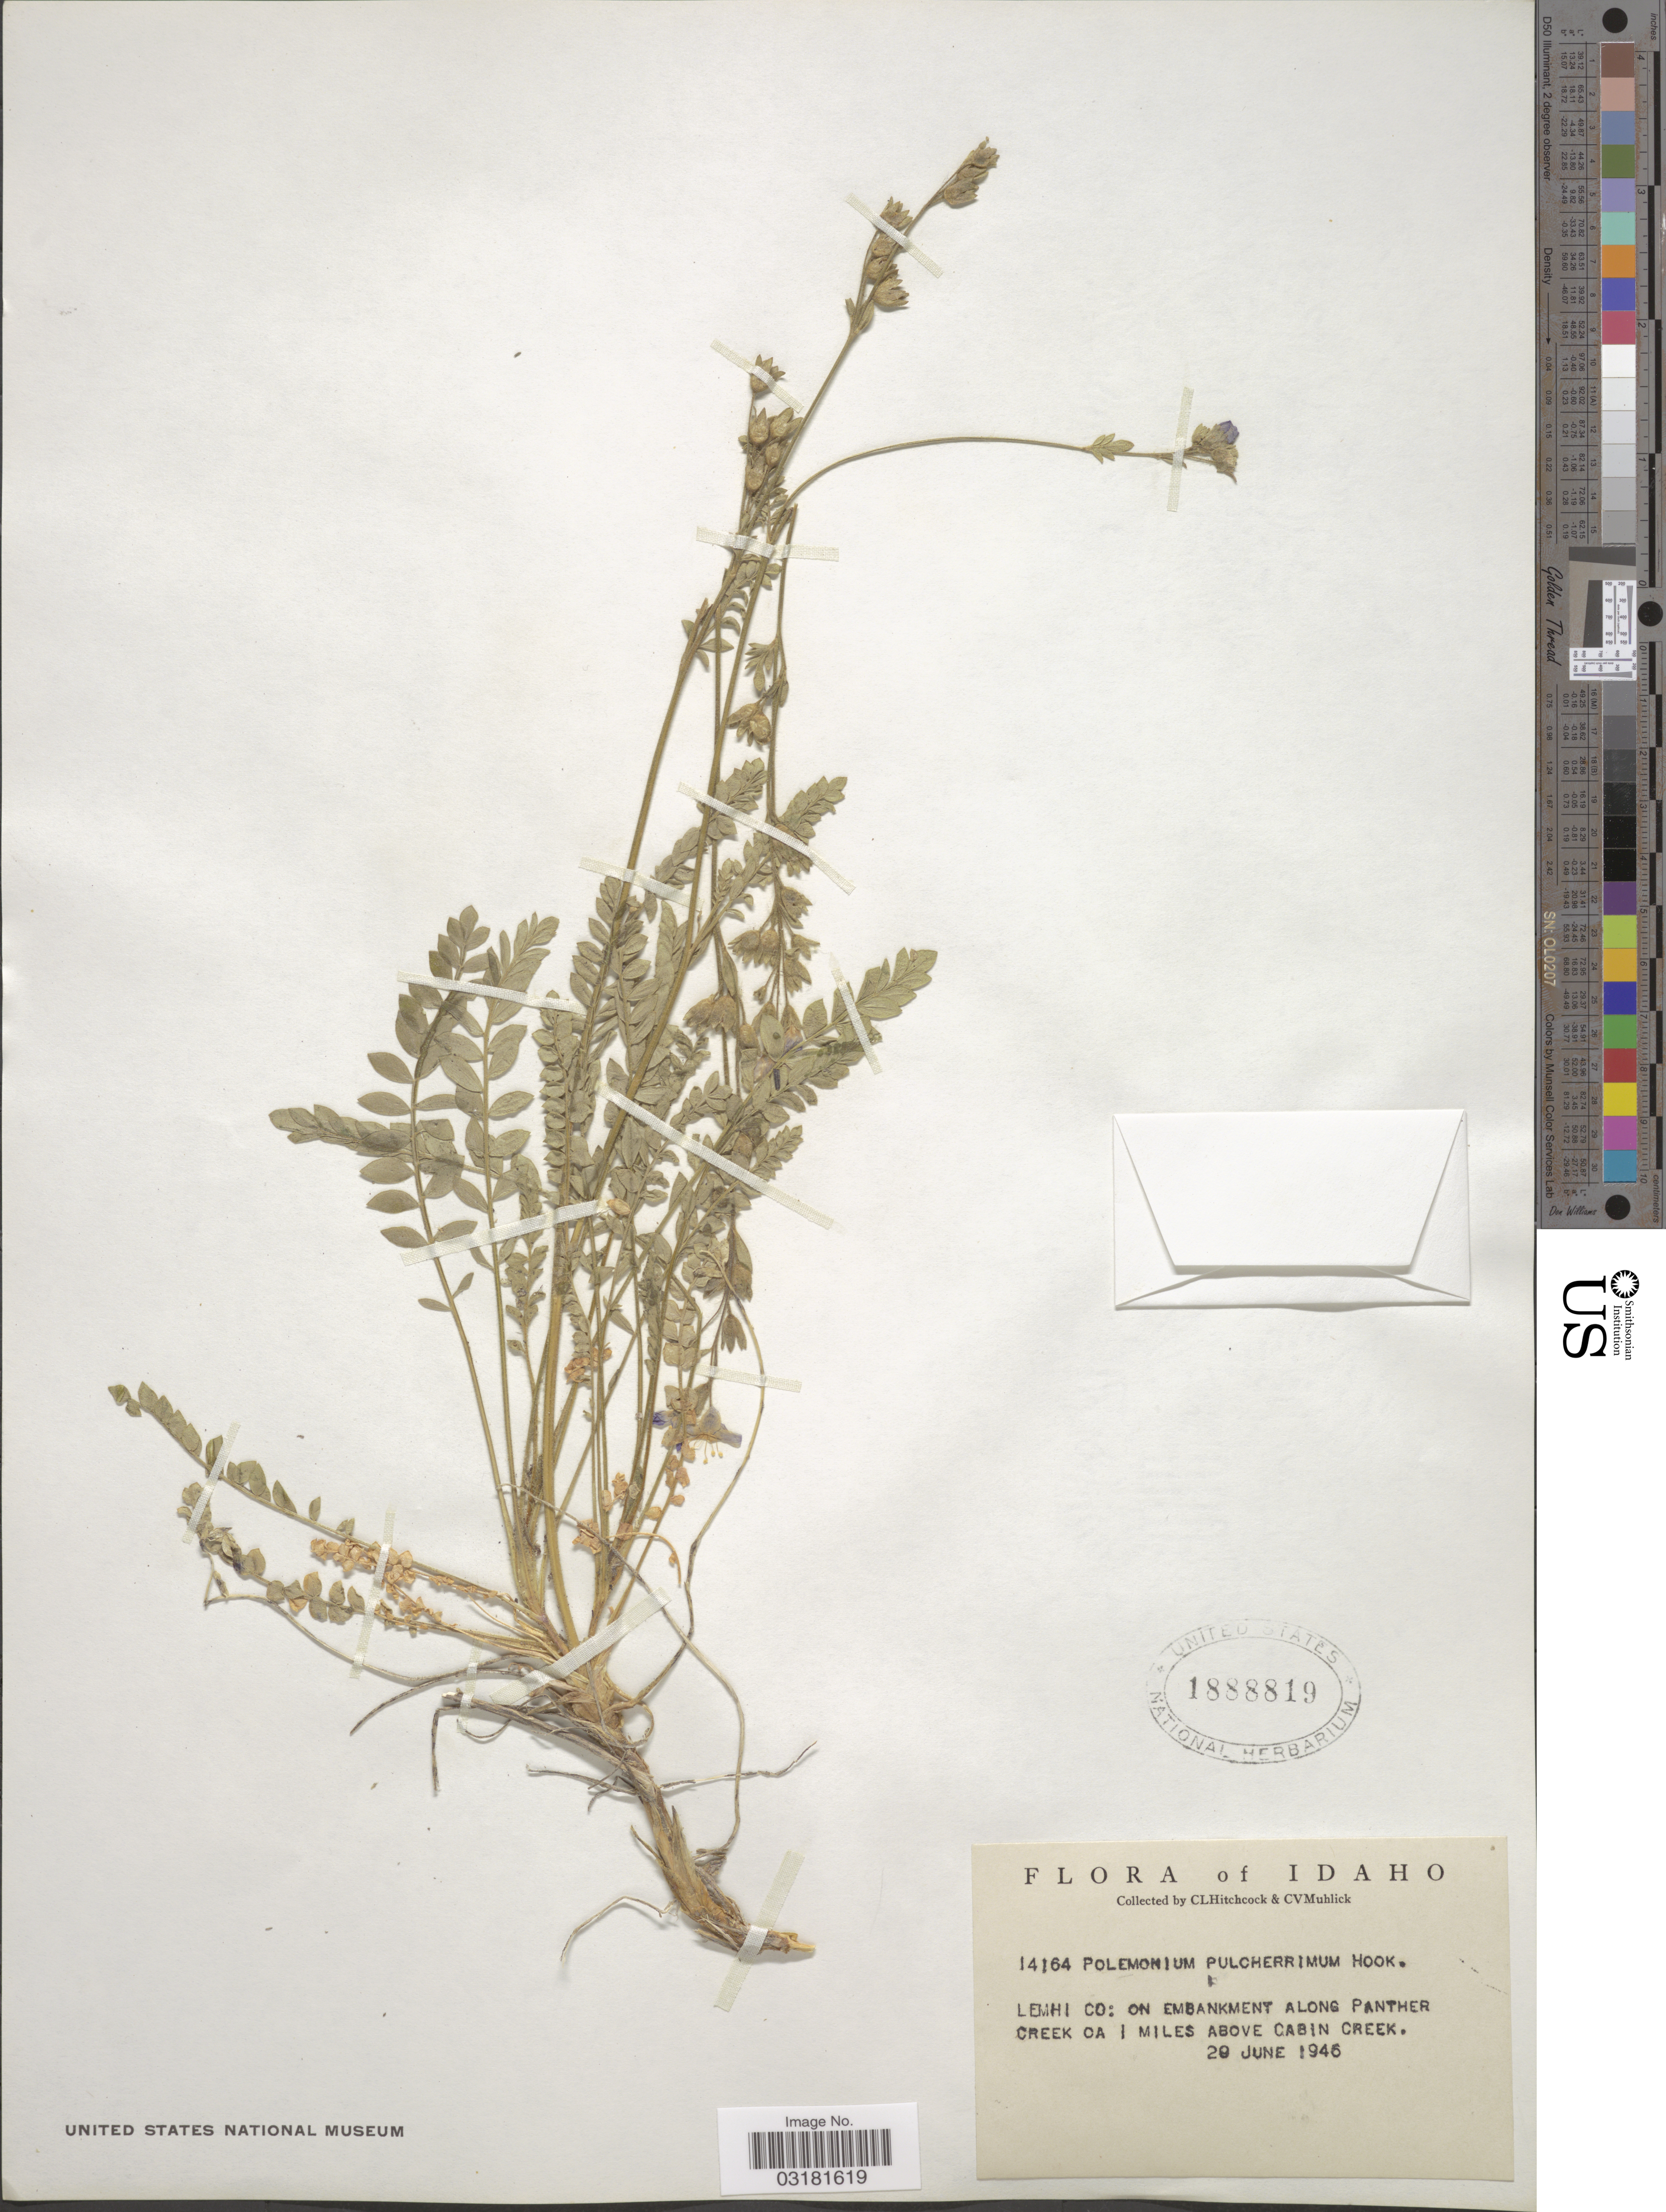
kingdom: Plantae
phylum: Tracheophyta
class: Magnoliopsida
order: Ericales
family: Polemoniaceae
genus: Polemonium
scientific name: Polemonium pulcherrimum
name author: Hook.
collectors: C. L. Hitchcock & C. V. Muhlick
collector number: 14164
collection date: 1946-06-29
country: United States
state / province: Idaho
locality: Lemhi Co: On embankment along Panther Creek Ca 1 Miles above Cabin Creek.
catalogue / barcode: US 1888819